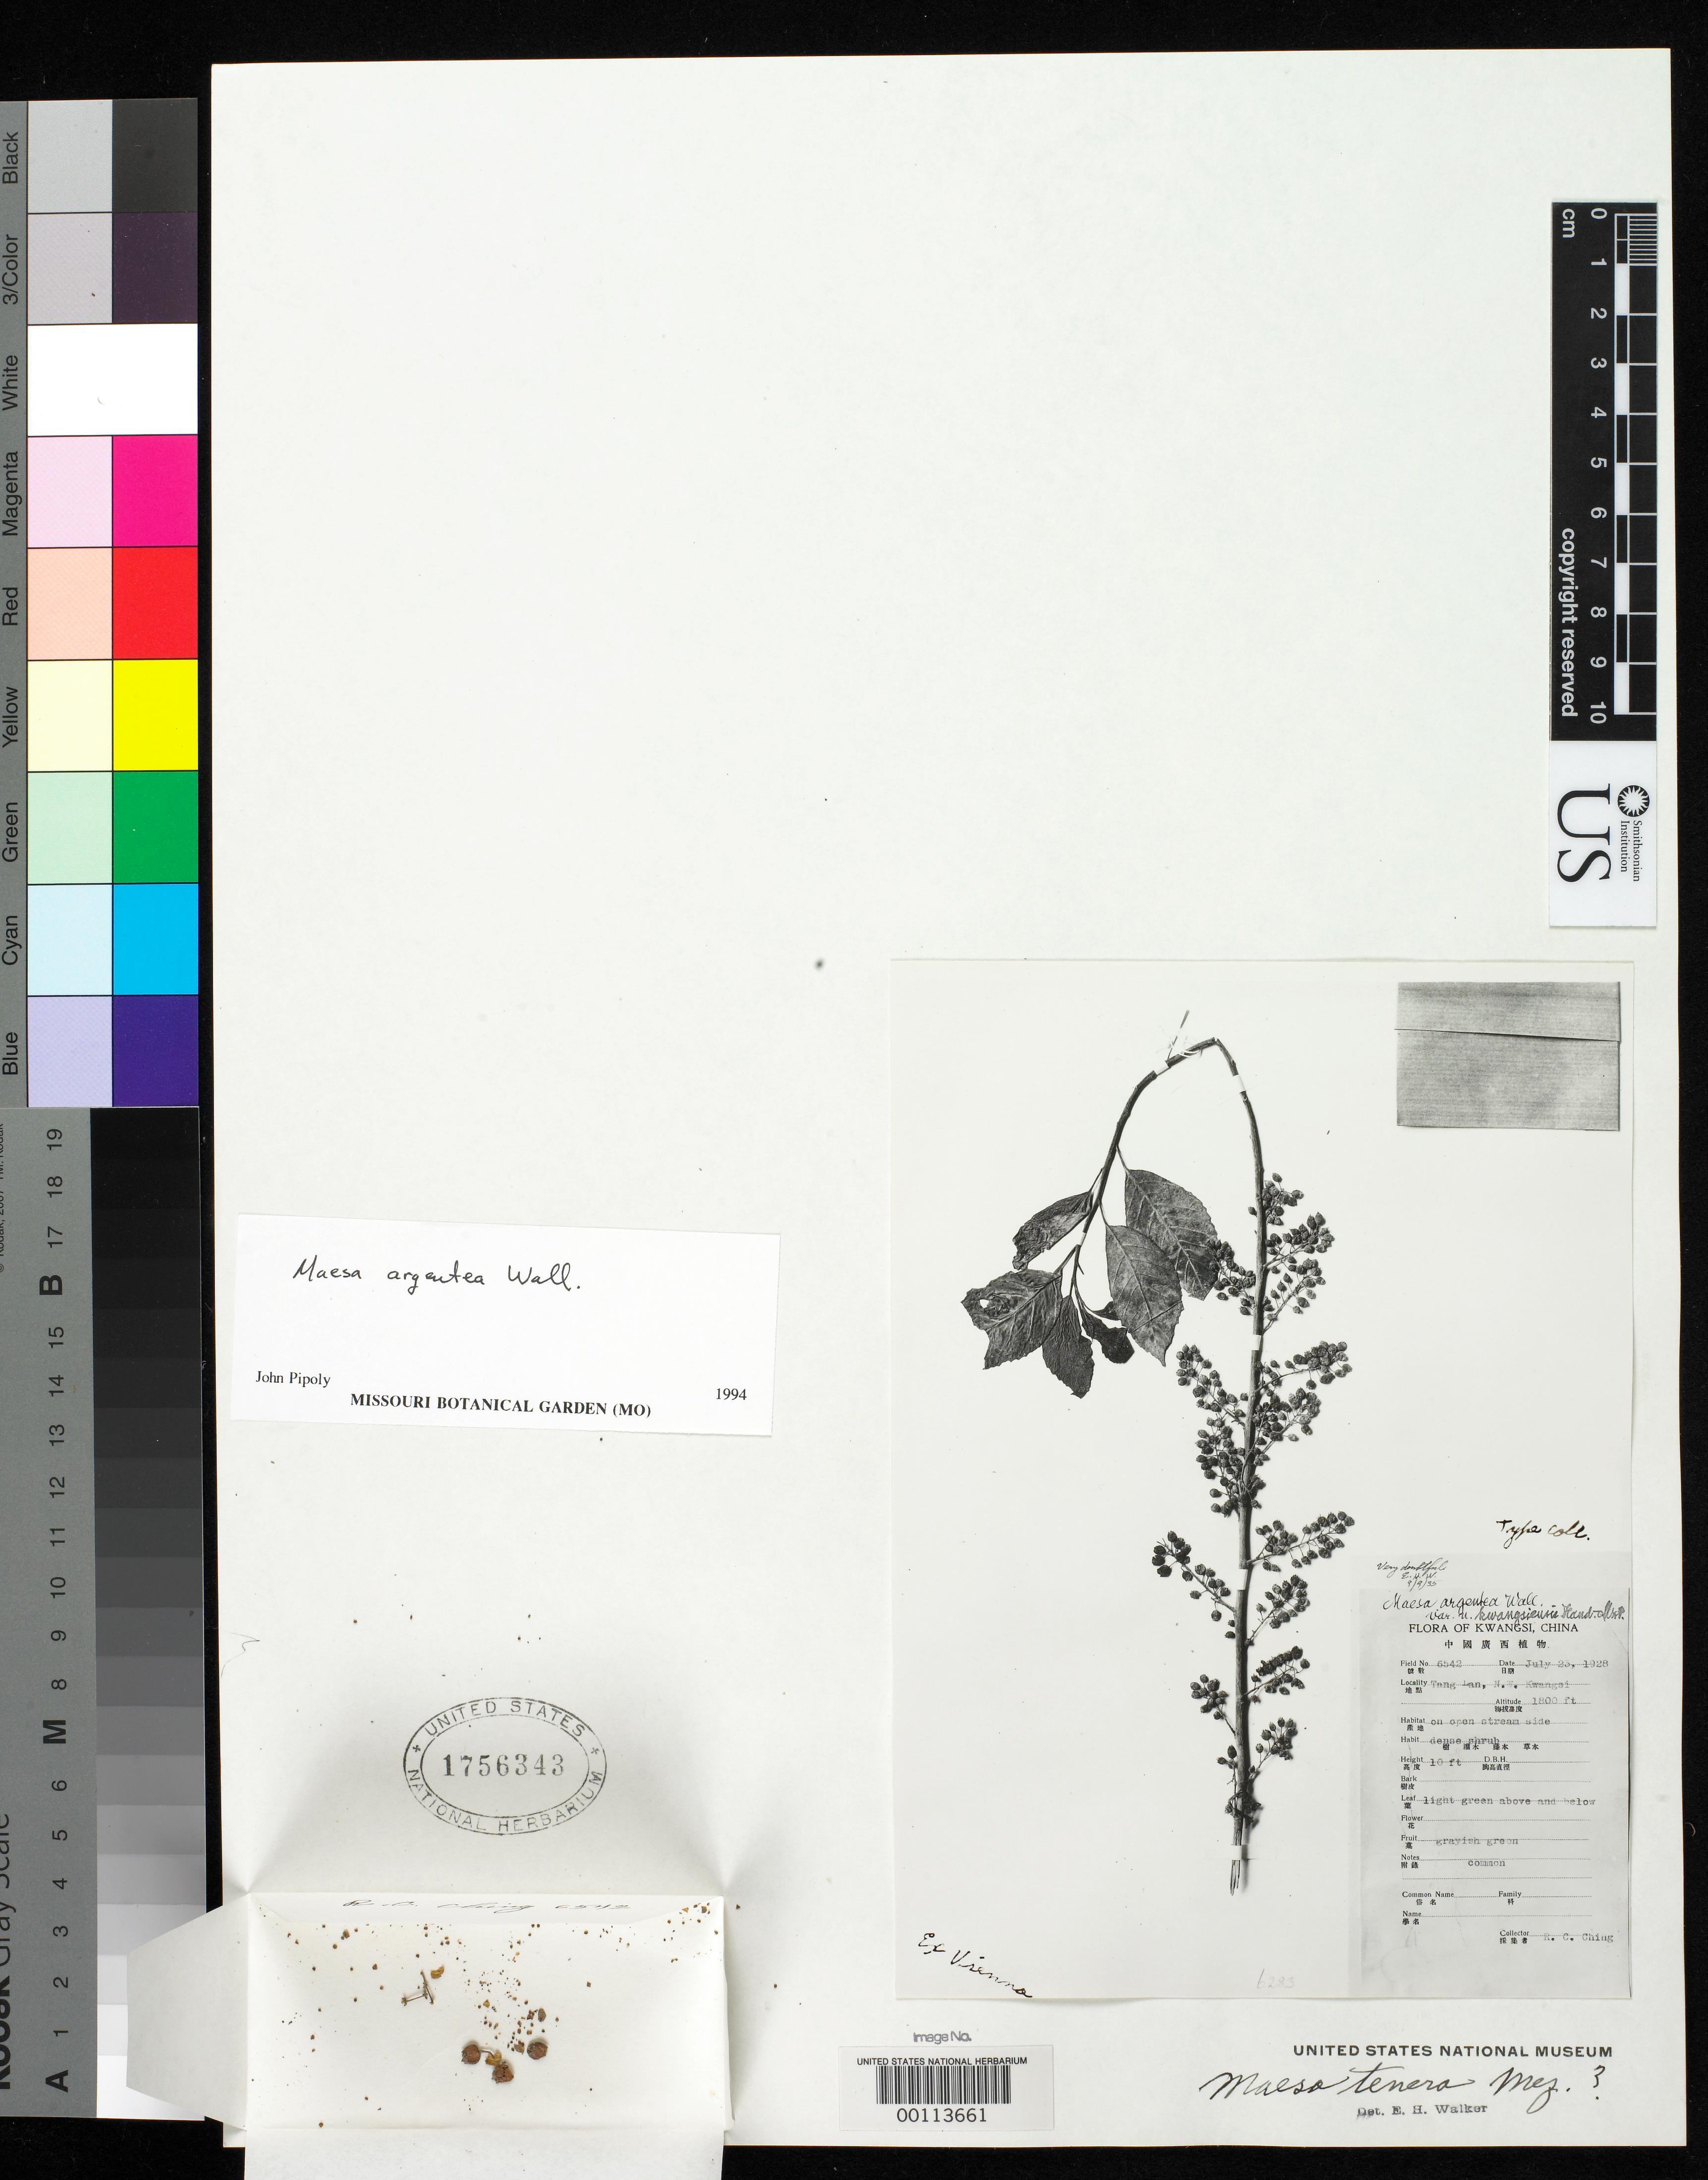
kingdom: Plantae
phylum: Tracheophyta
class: Magnoliopsida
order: Ericales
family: Primulaceae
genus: Maesa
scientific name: Maesa argentea var. kwangsiensis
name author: Hand.-Mazz.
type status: Type Fragment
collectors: R. C. Ching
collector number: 6542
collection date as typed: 23 Aug 1928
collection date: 1928-08-23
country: China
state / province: Guangxi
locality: Tang-la.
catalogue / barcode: US 1756343